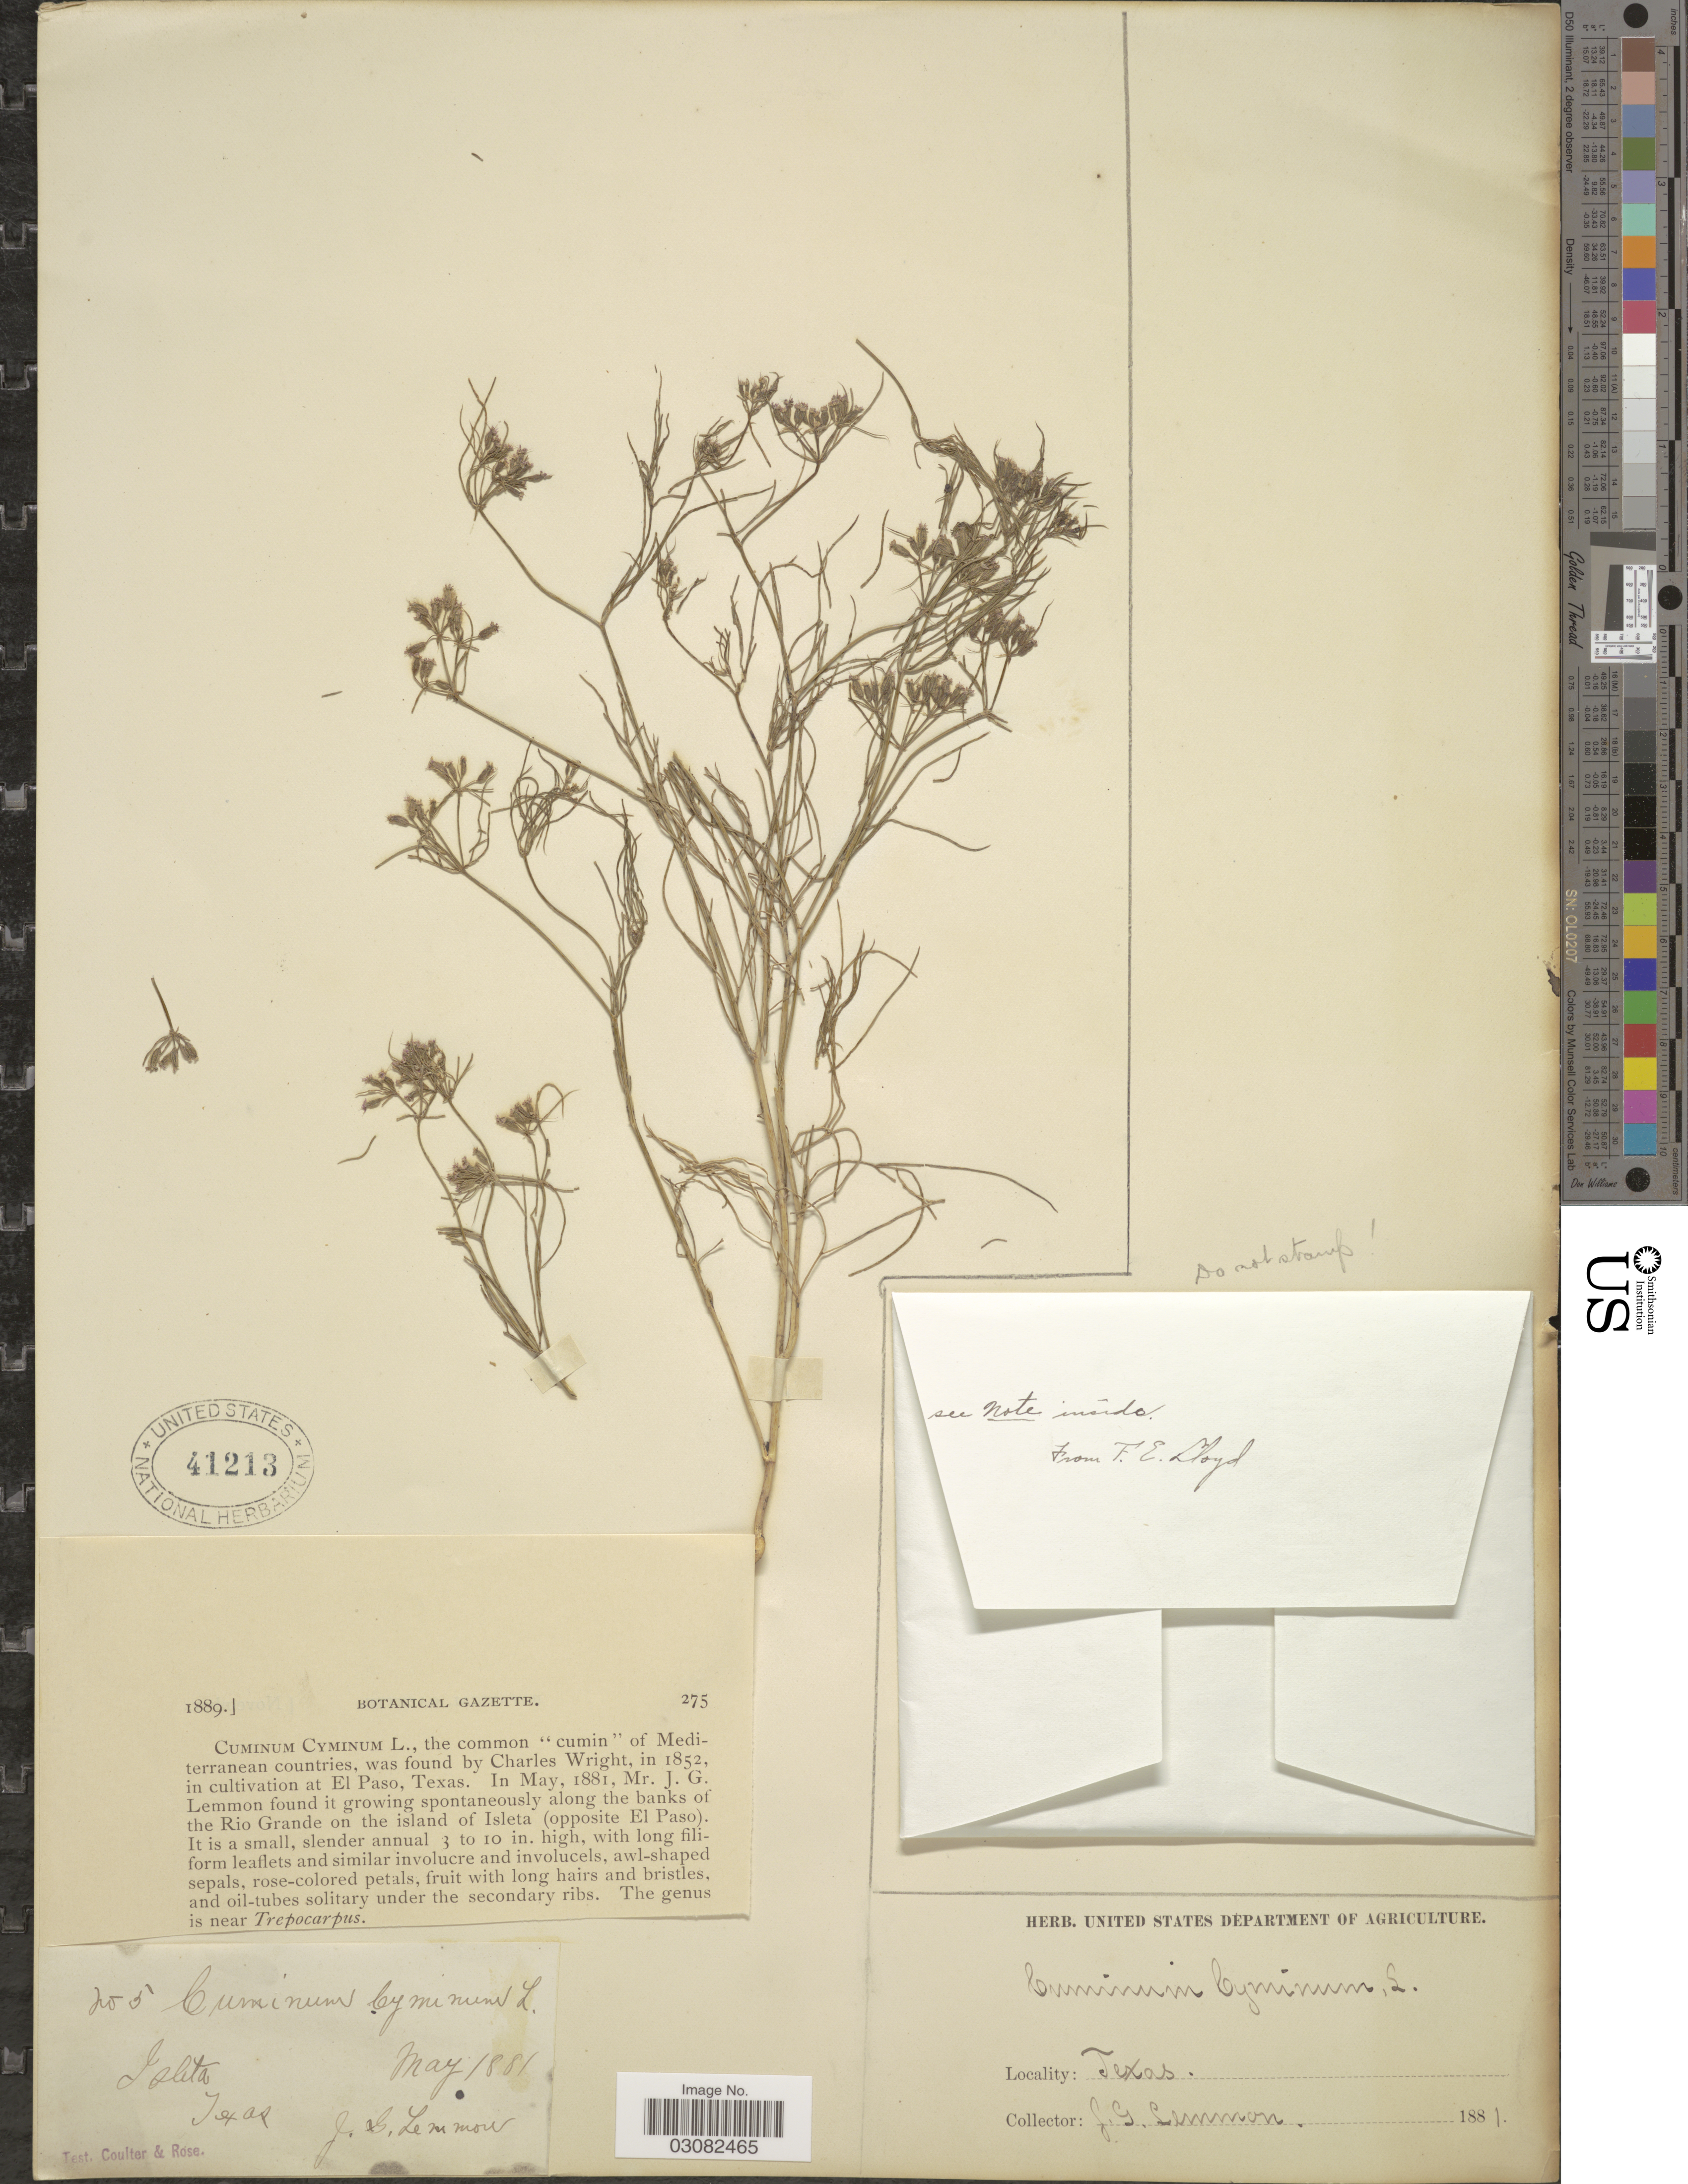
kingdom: Plantae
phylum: Tracheophyta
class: Magnoliopsida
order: Apiales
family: Apiaceae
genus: Cuminum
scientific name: Cuminum cyminum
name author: L.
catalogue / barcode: US 41213-2